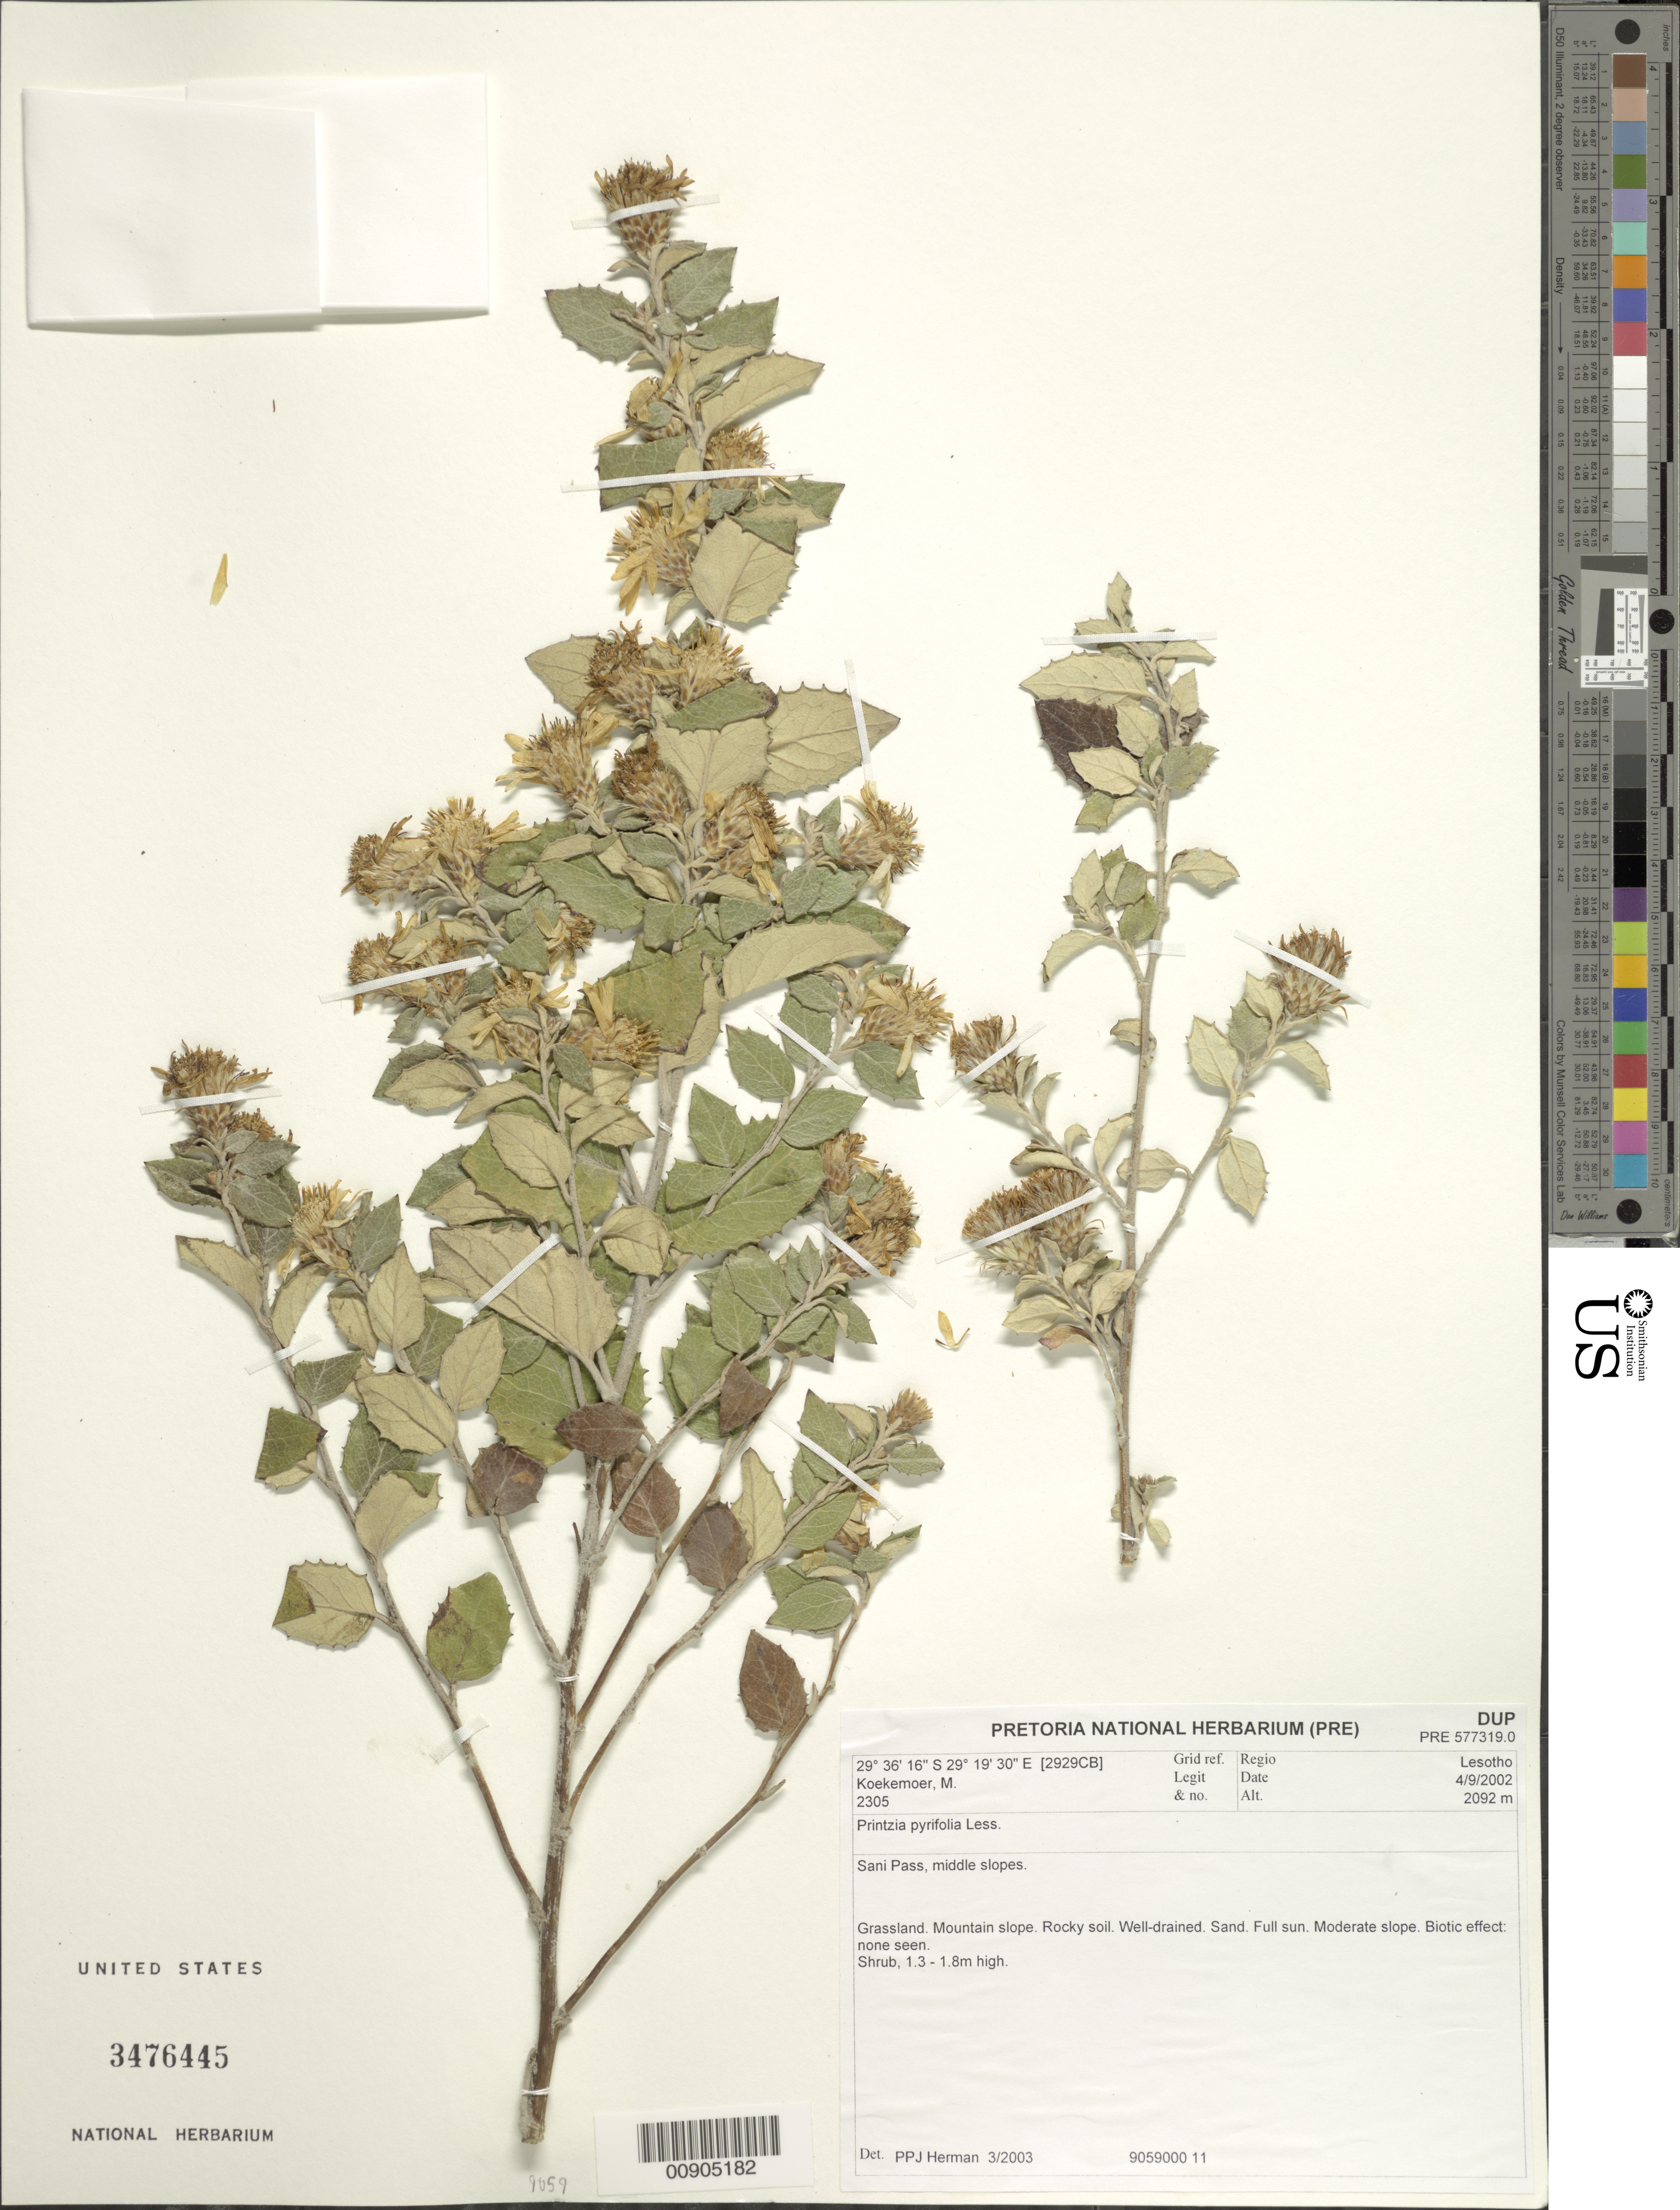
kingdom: Plantae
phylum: Tracheophyta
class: Magnoliopsida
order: Asterales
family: Asteraceae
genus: Printzia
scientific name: Printzia pyrifolia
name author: Less.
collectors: M. Koekemoer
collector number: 2305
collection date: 2002-09-04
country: Lesotho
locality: Sani Pass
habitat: Grassland, mountain slope, rocky soil, well-drained, sand, full sun, moderate slope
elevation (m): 2092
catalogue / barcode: US 3476445